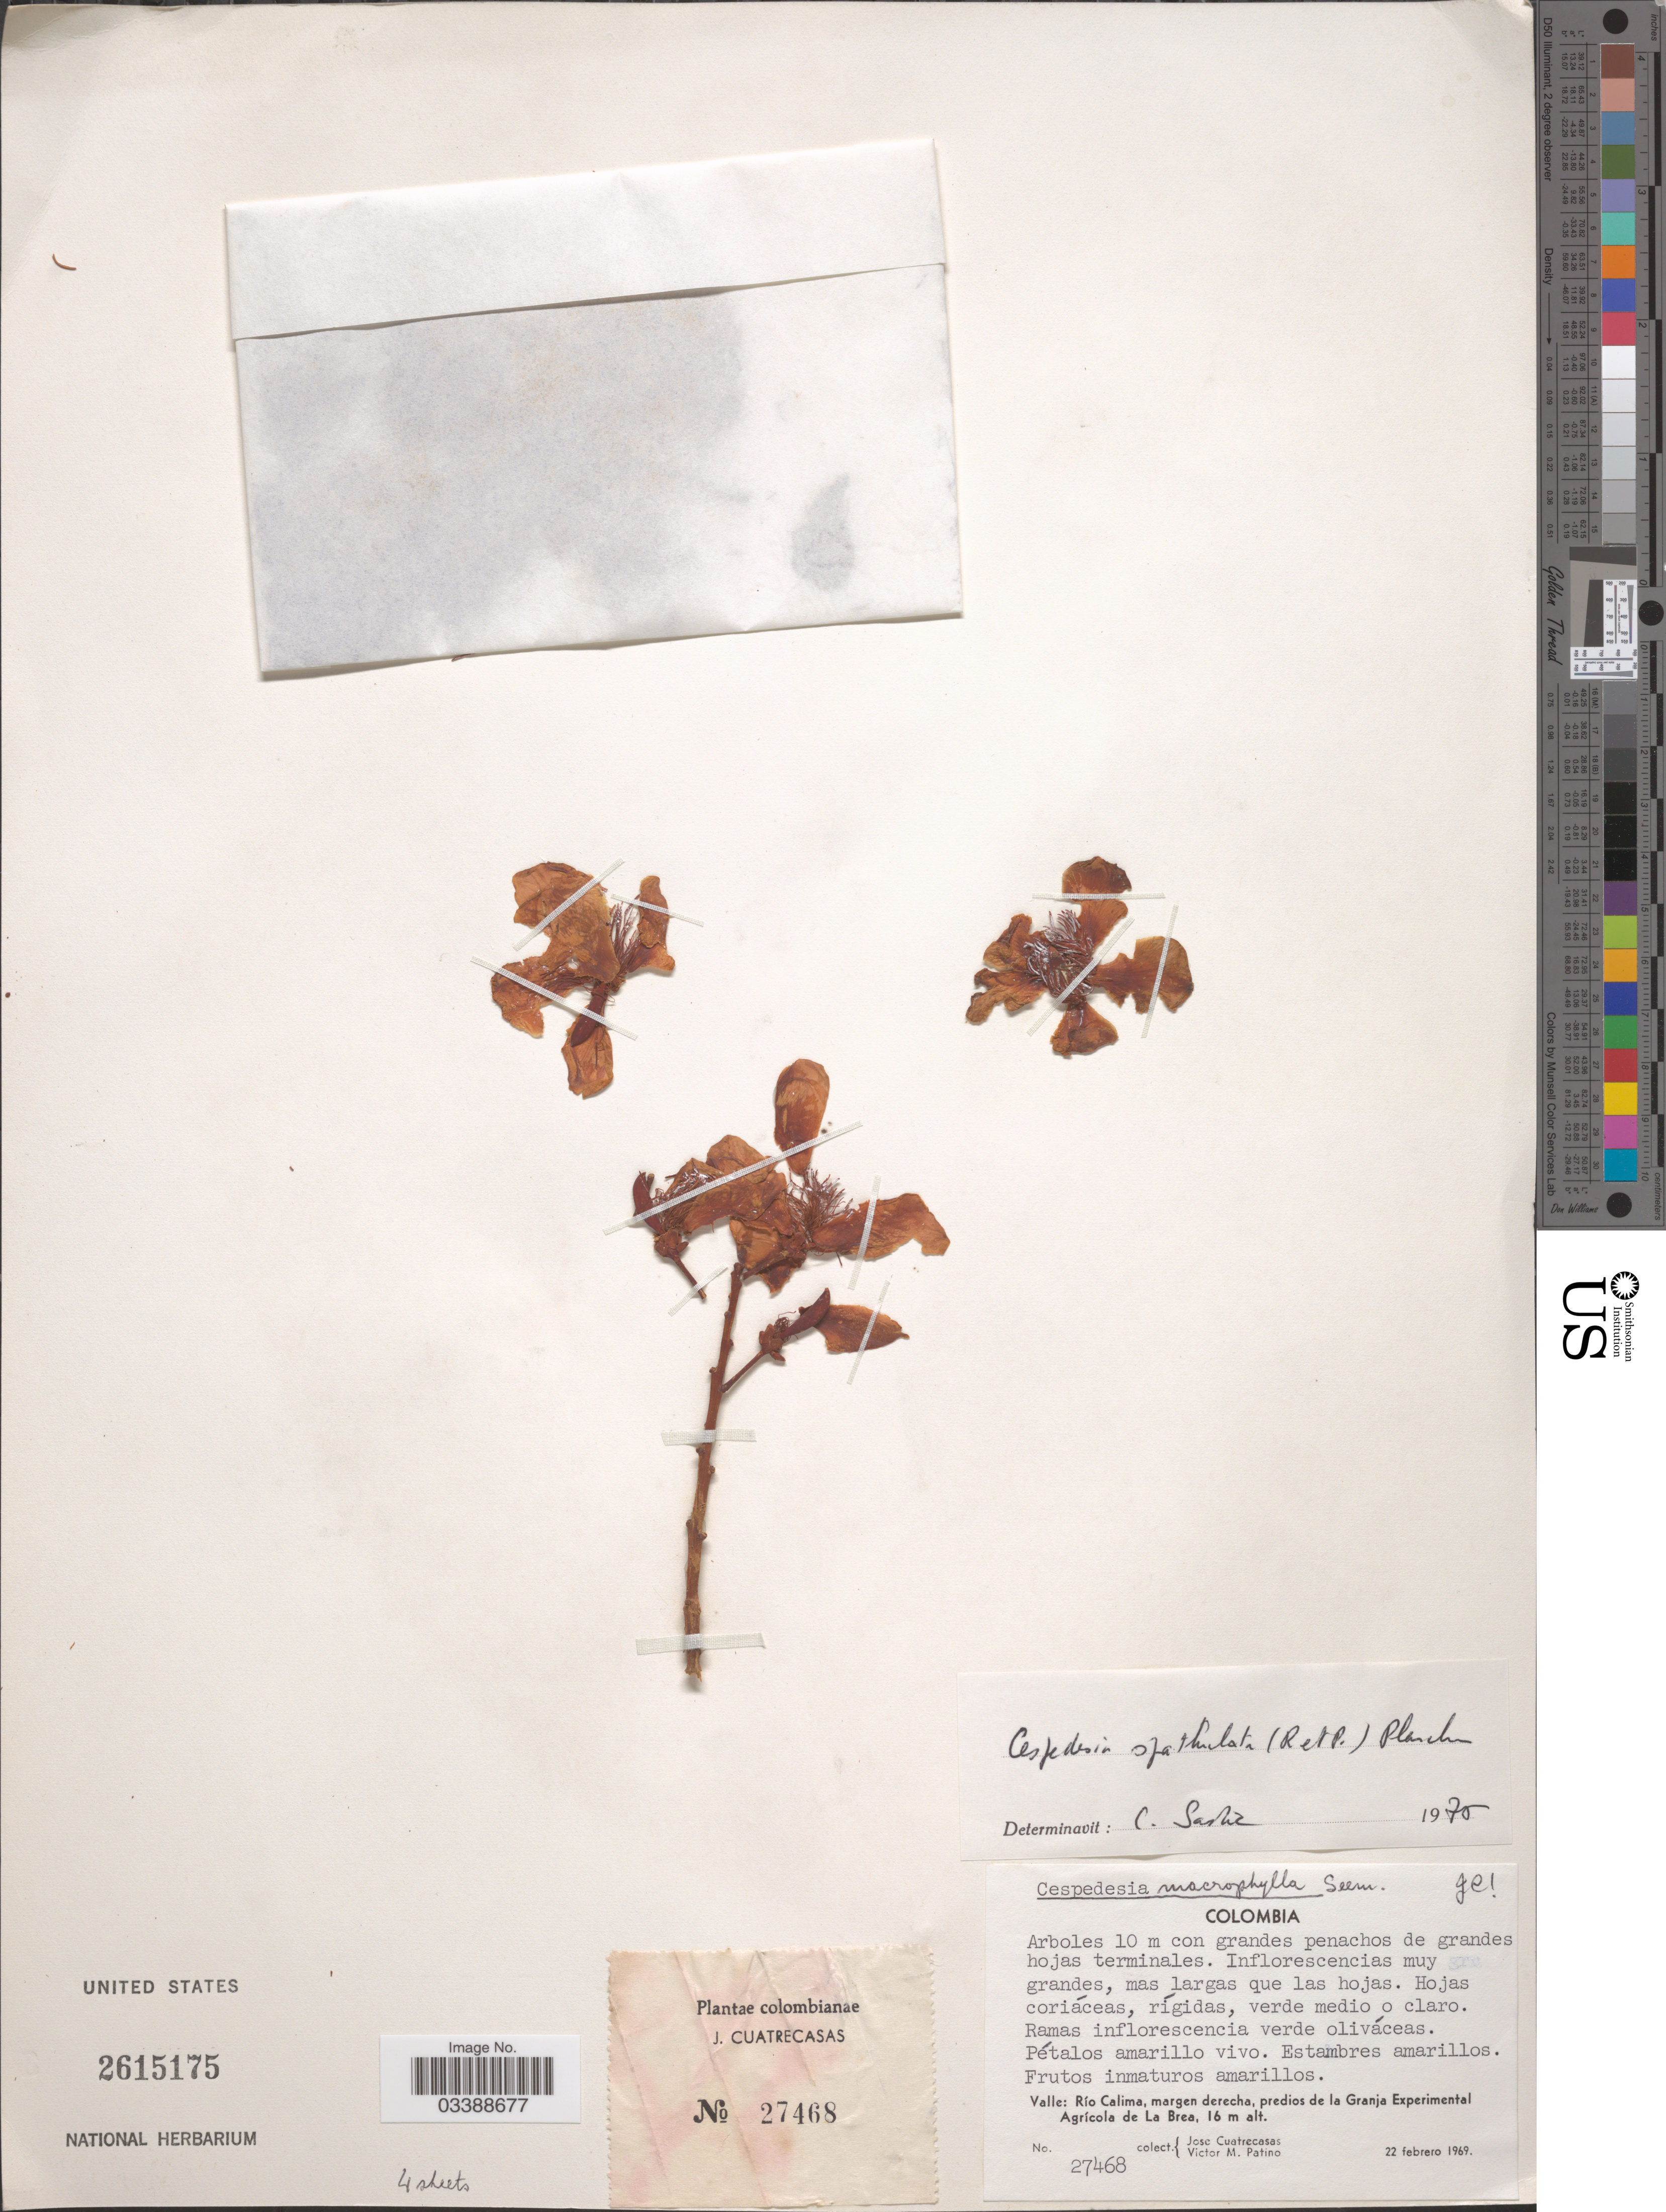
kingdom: Plantae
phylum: Tracheophyta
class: Magnoliopsida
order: Malpighiales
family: Ochnaceae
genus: Cespedesia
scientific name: Cespedesia spathulata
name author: (Ruiz & Pav.) Planch.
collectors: J. Cuatrecasas & V. M. Patiño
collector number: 27468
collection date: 1969-02-22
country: Colombia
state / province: Valle del Cauca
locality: Valle: Río Calima, margen derecha, predios de la Granja Experimental Agrícola de La Brea.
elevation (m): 16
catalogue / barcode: US 2615175